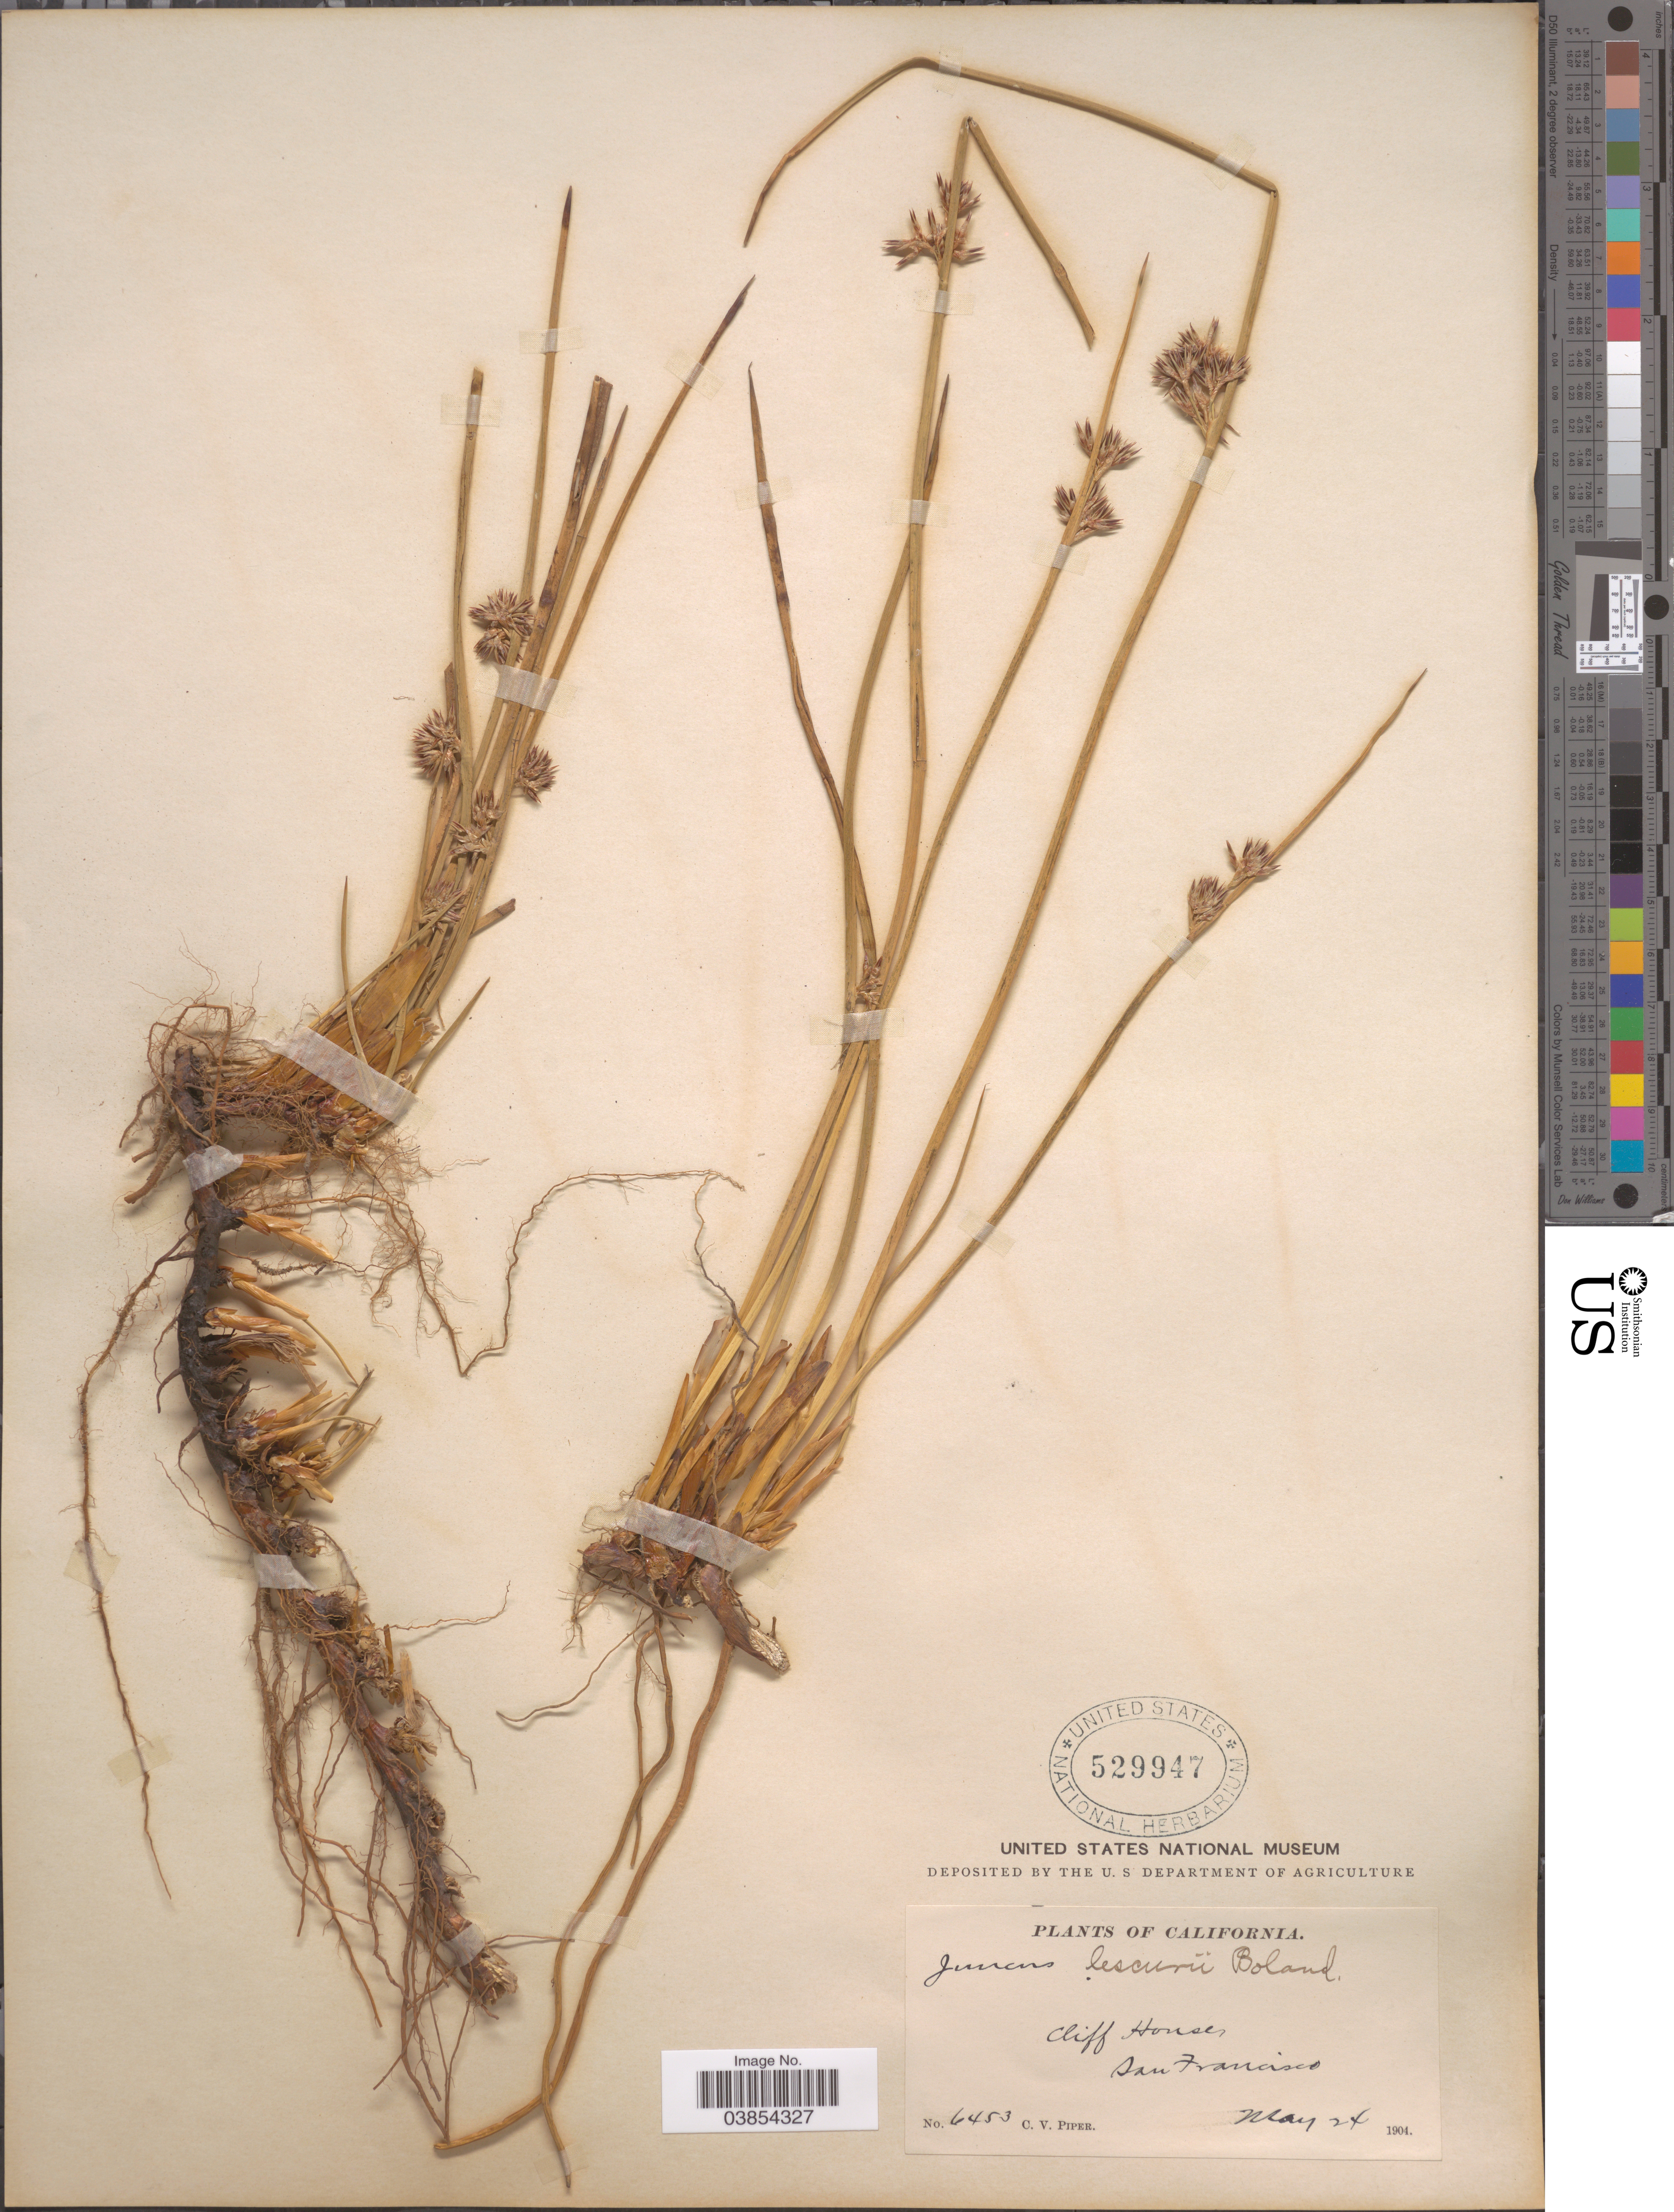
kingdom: Plantae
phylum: Tracheophyta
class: Liliopsida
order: Poales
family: Juncaceae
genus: Juncus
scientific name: Juncus lesueurii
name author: Bol.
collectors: C. V. Piper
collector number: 6453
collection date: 1904-05-24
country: United States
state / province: California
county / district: San Francisco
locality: Cliff House, San Francisco.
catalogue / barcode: US 529947